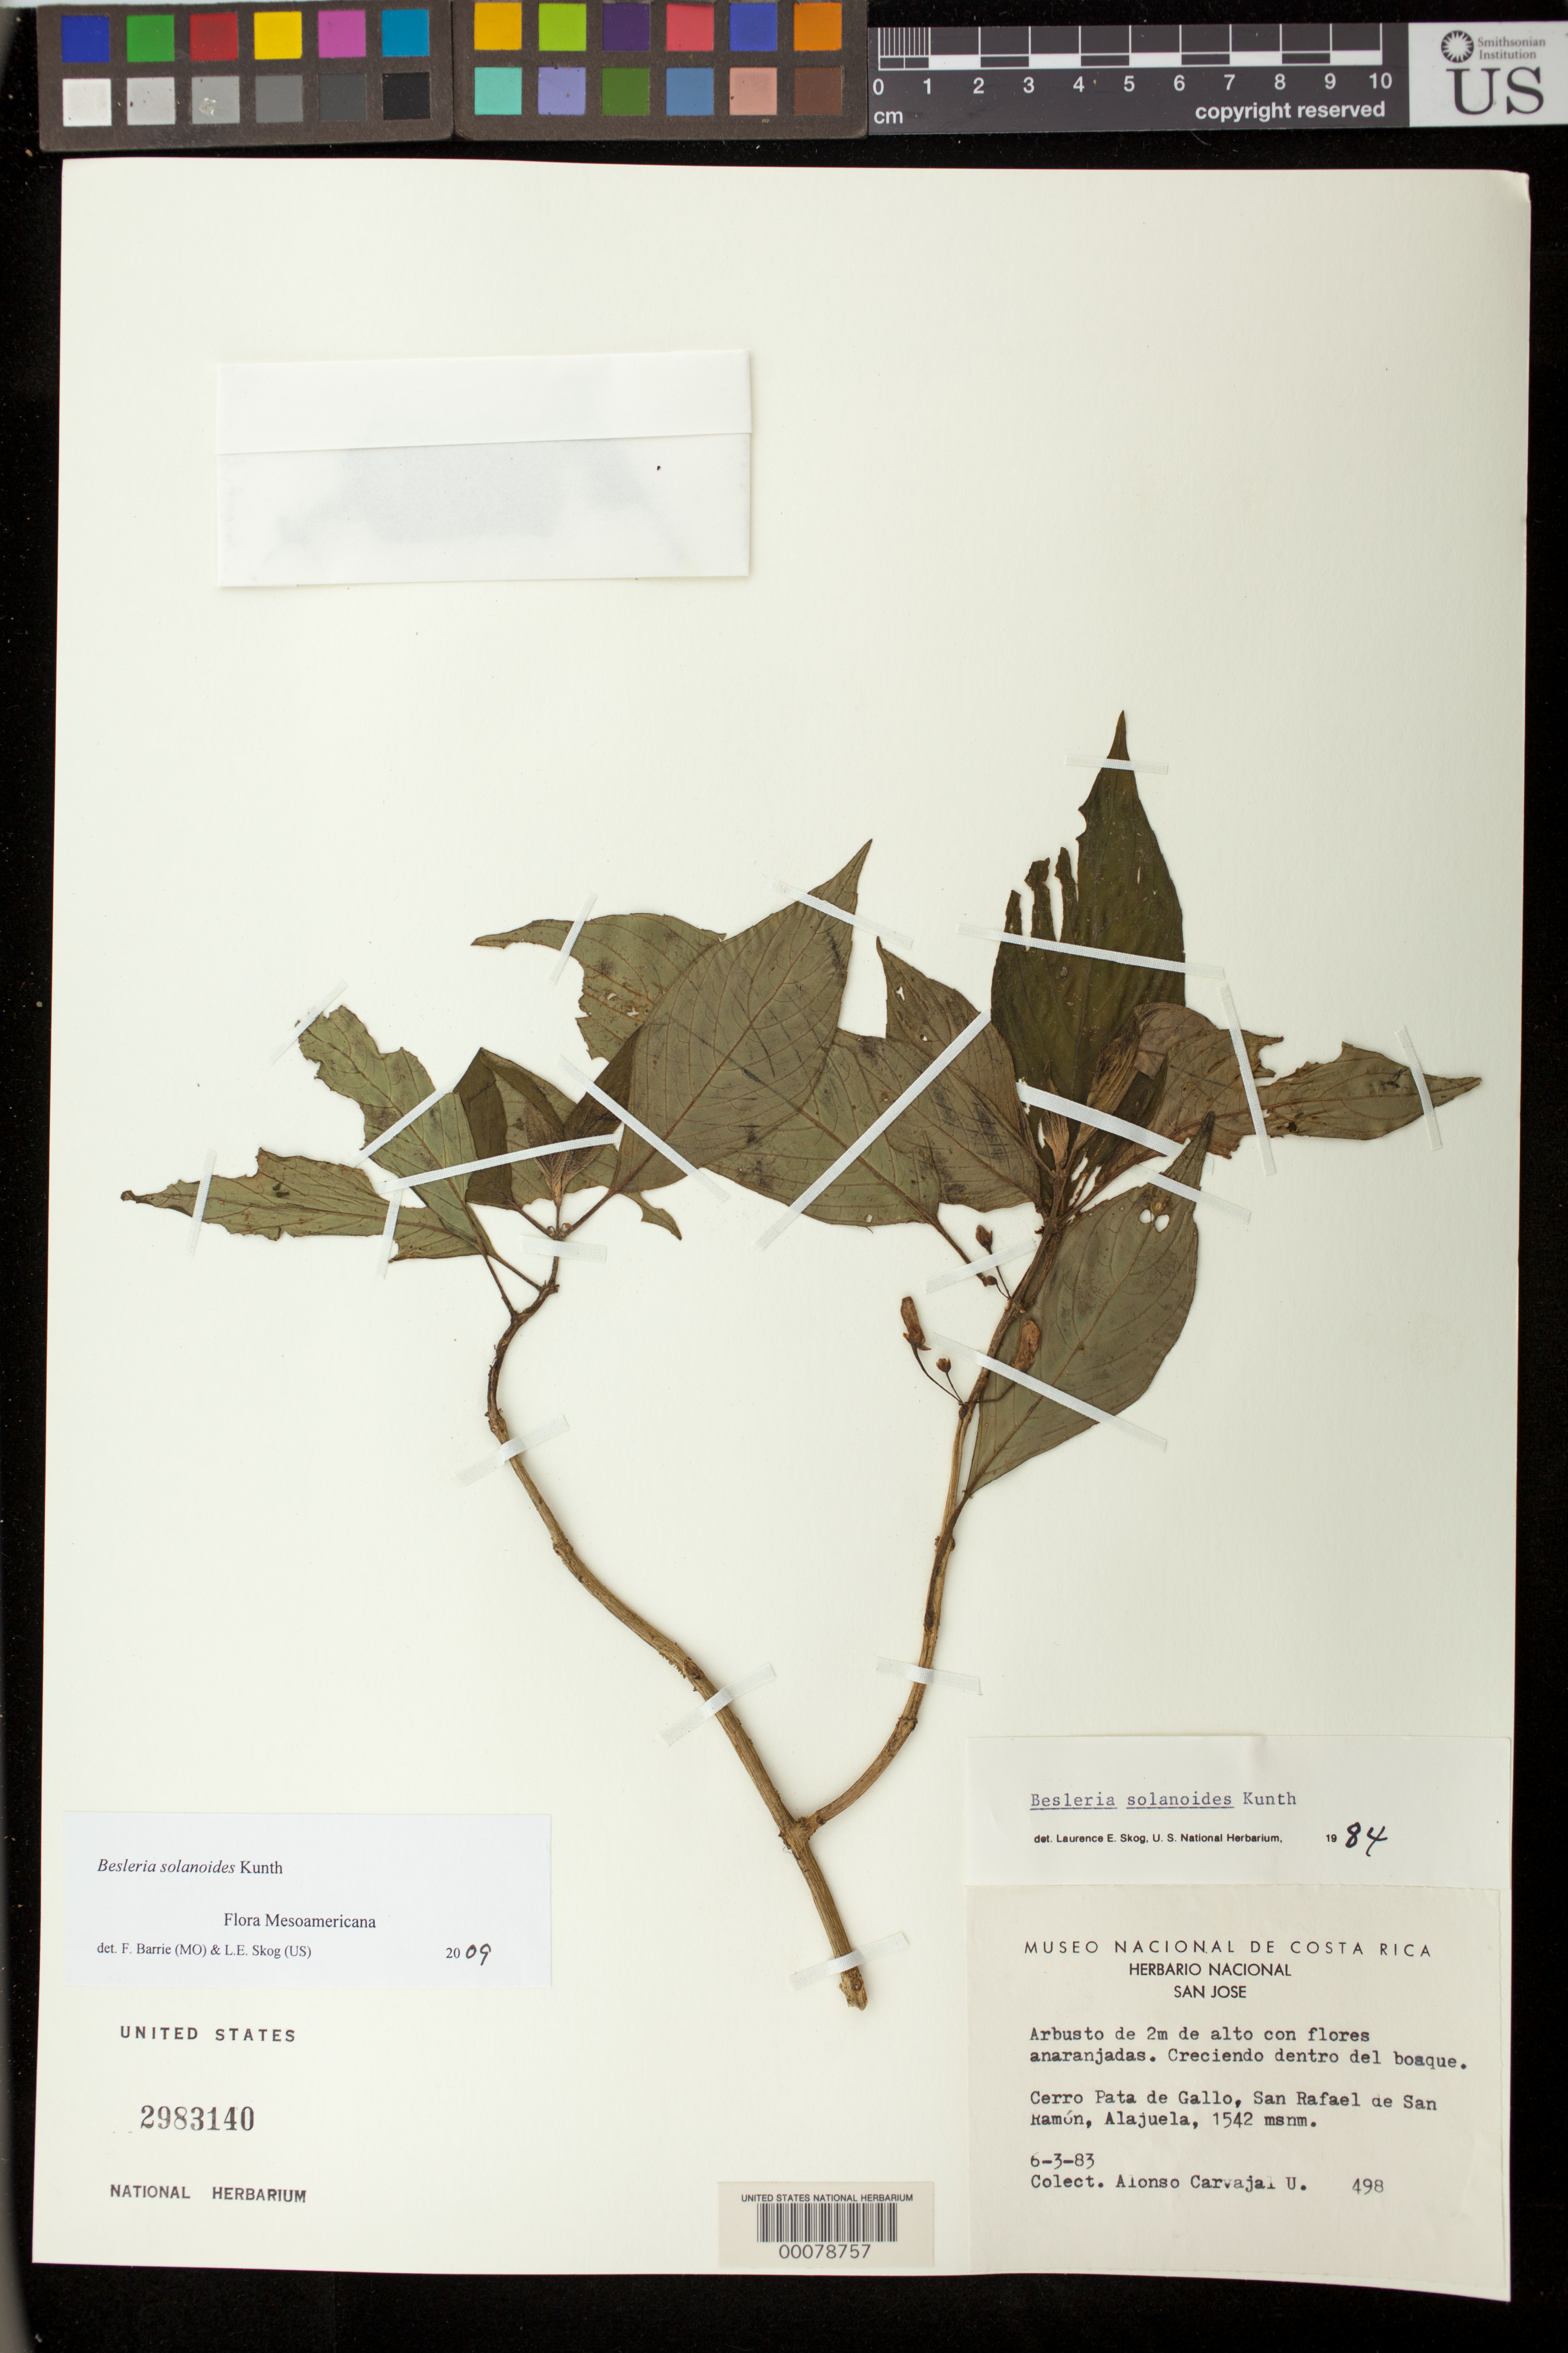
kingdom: Plantae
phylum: Tracheophyta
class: Magnoliopsida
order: Lamiales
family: Gesneriaceae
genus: Besleria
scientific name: Besleria solanoides var. solanoides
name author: Kunth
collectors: A. Carvajal U.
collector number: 498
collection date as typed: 06 Mar 1983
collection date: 1983-03-06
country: Costa Rica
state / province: Alajuela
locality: Cerro Pata de Gallo, San Rafael de San Ramon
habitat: Creciendo dentro del bosque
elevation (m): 1542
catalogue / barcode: US 2983140